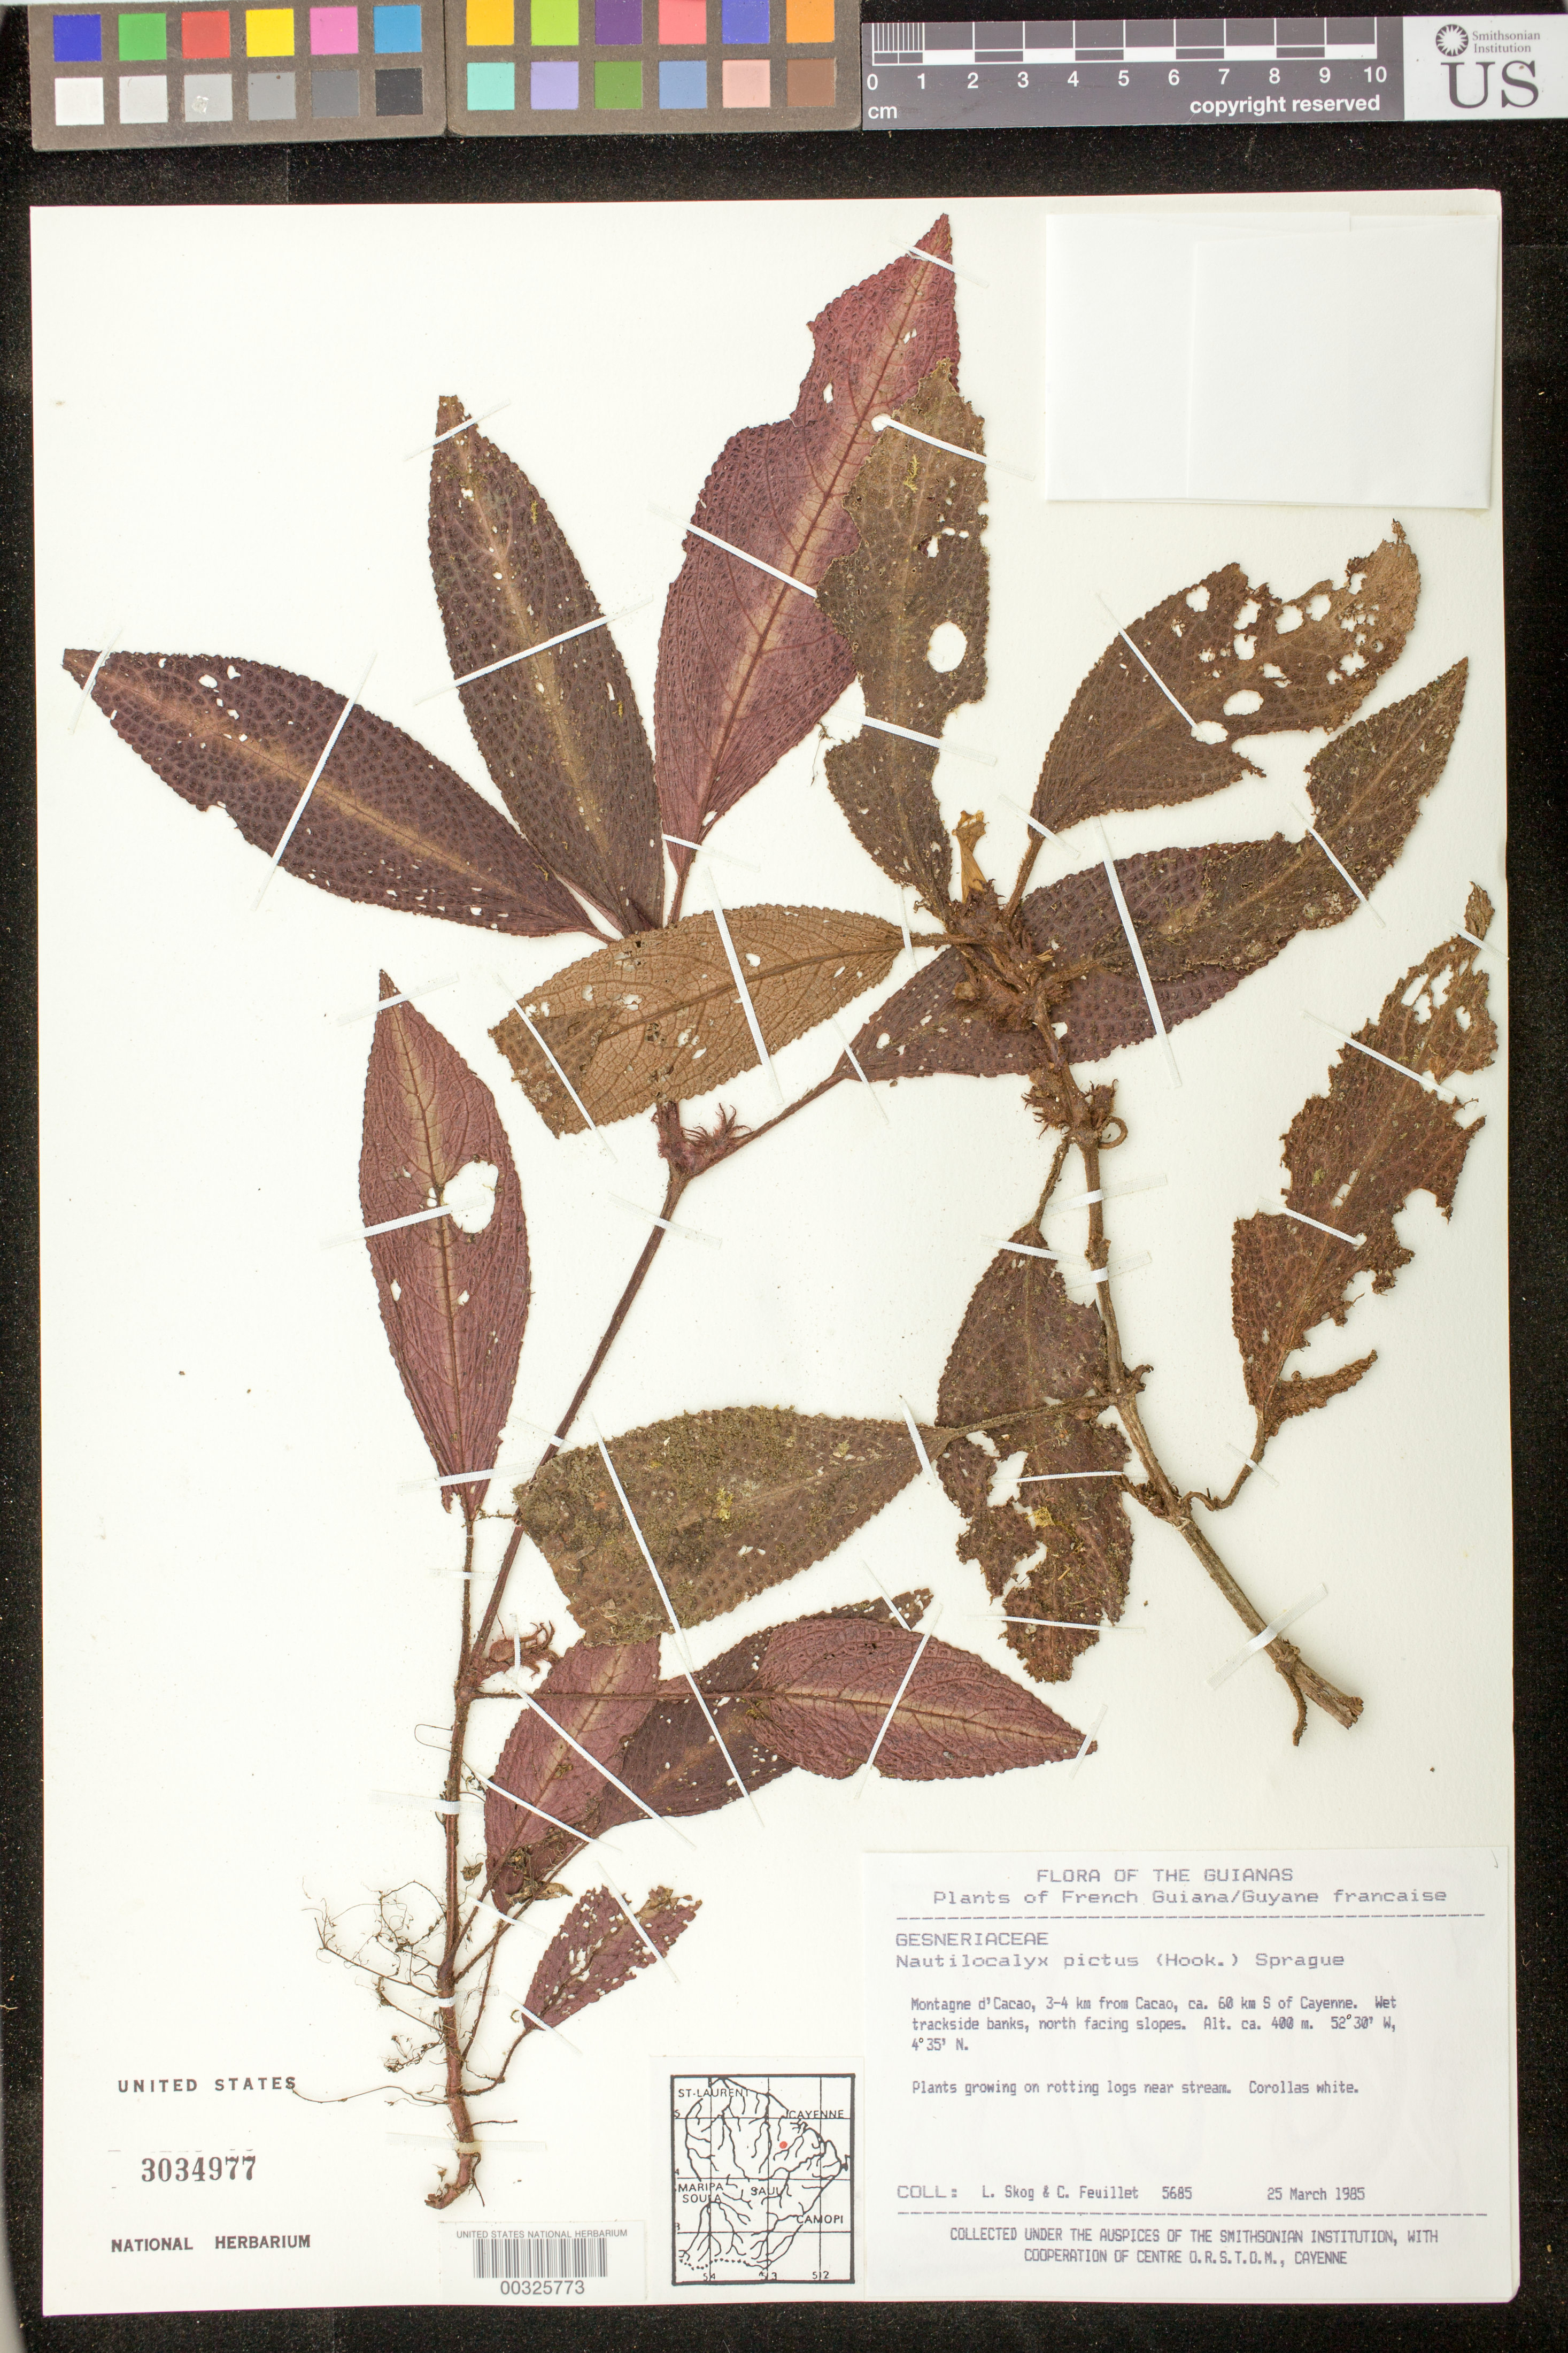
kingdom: Plantae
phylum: Tracheophyta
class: Magnoliopsida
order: Lamiales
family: Gesneriaceae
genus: Nautilocalyx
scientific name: Nautilocalyx pictus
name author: (Hook.) Sprague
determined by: Skog, Laurence E.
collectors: L. E. Skog & C. Feuillet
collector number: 5685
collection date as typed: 25 Mar 1985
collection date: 1985-03-25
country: French Guiana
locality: Montagne d'Cacao, 3-4 km from Cacao, ca 60 km S of Cayenne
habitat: Wet trackside banks, north facing slopes; growing on rotting logs near stream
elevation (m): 400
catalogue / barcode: US 3034977